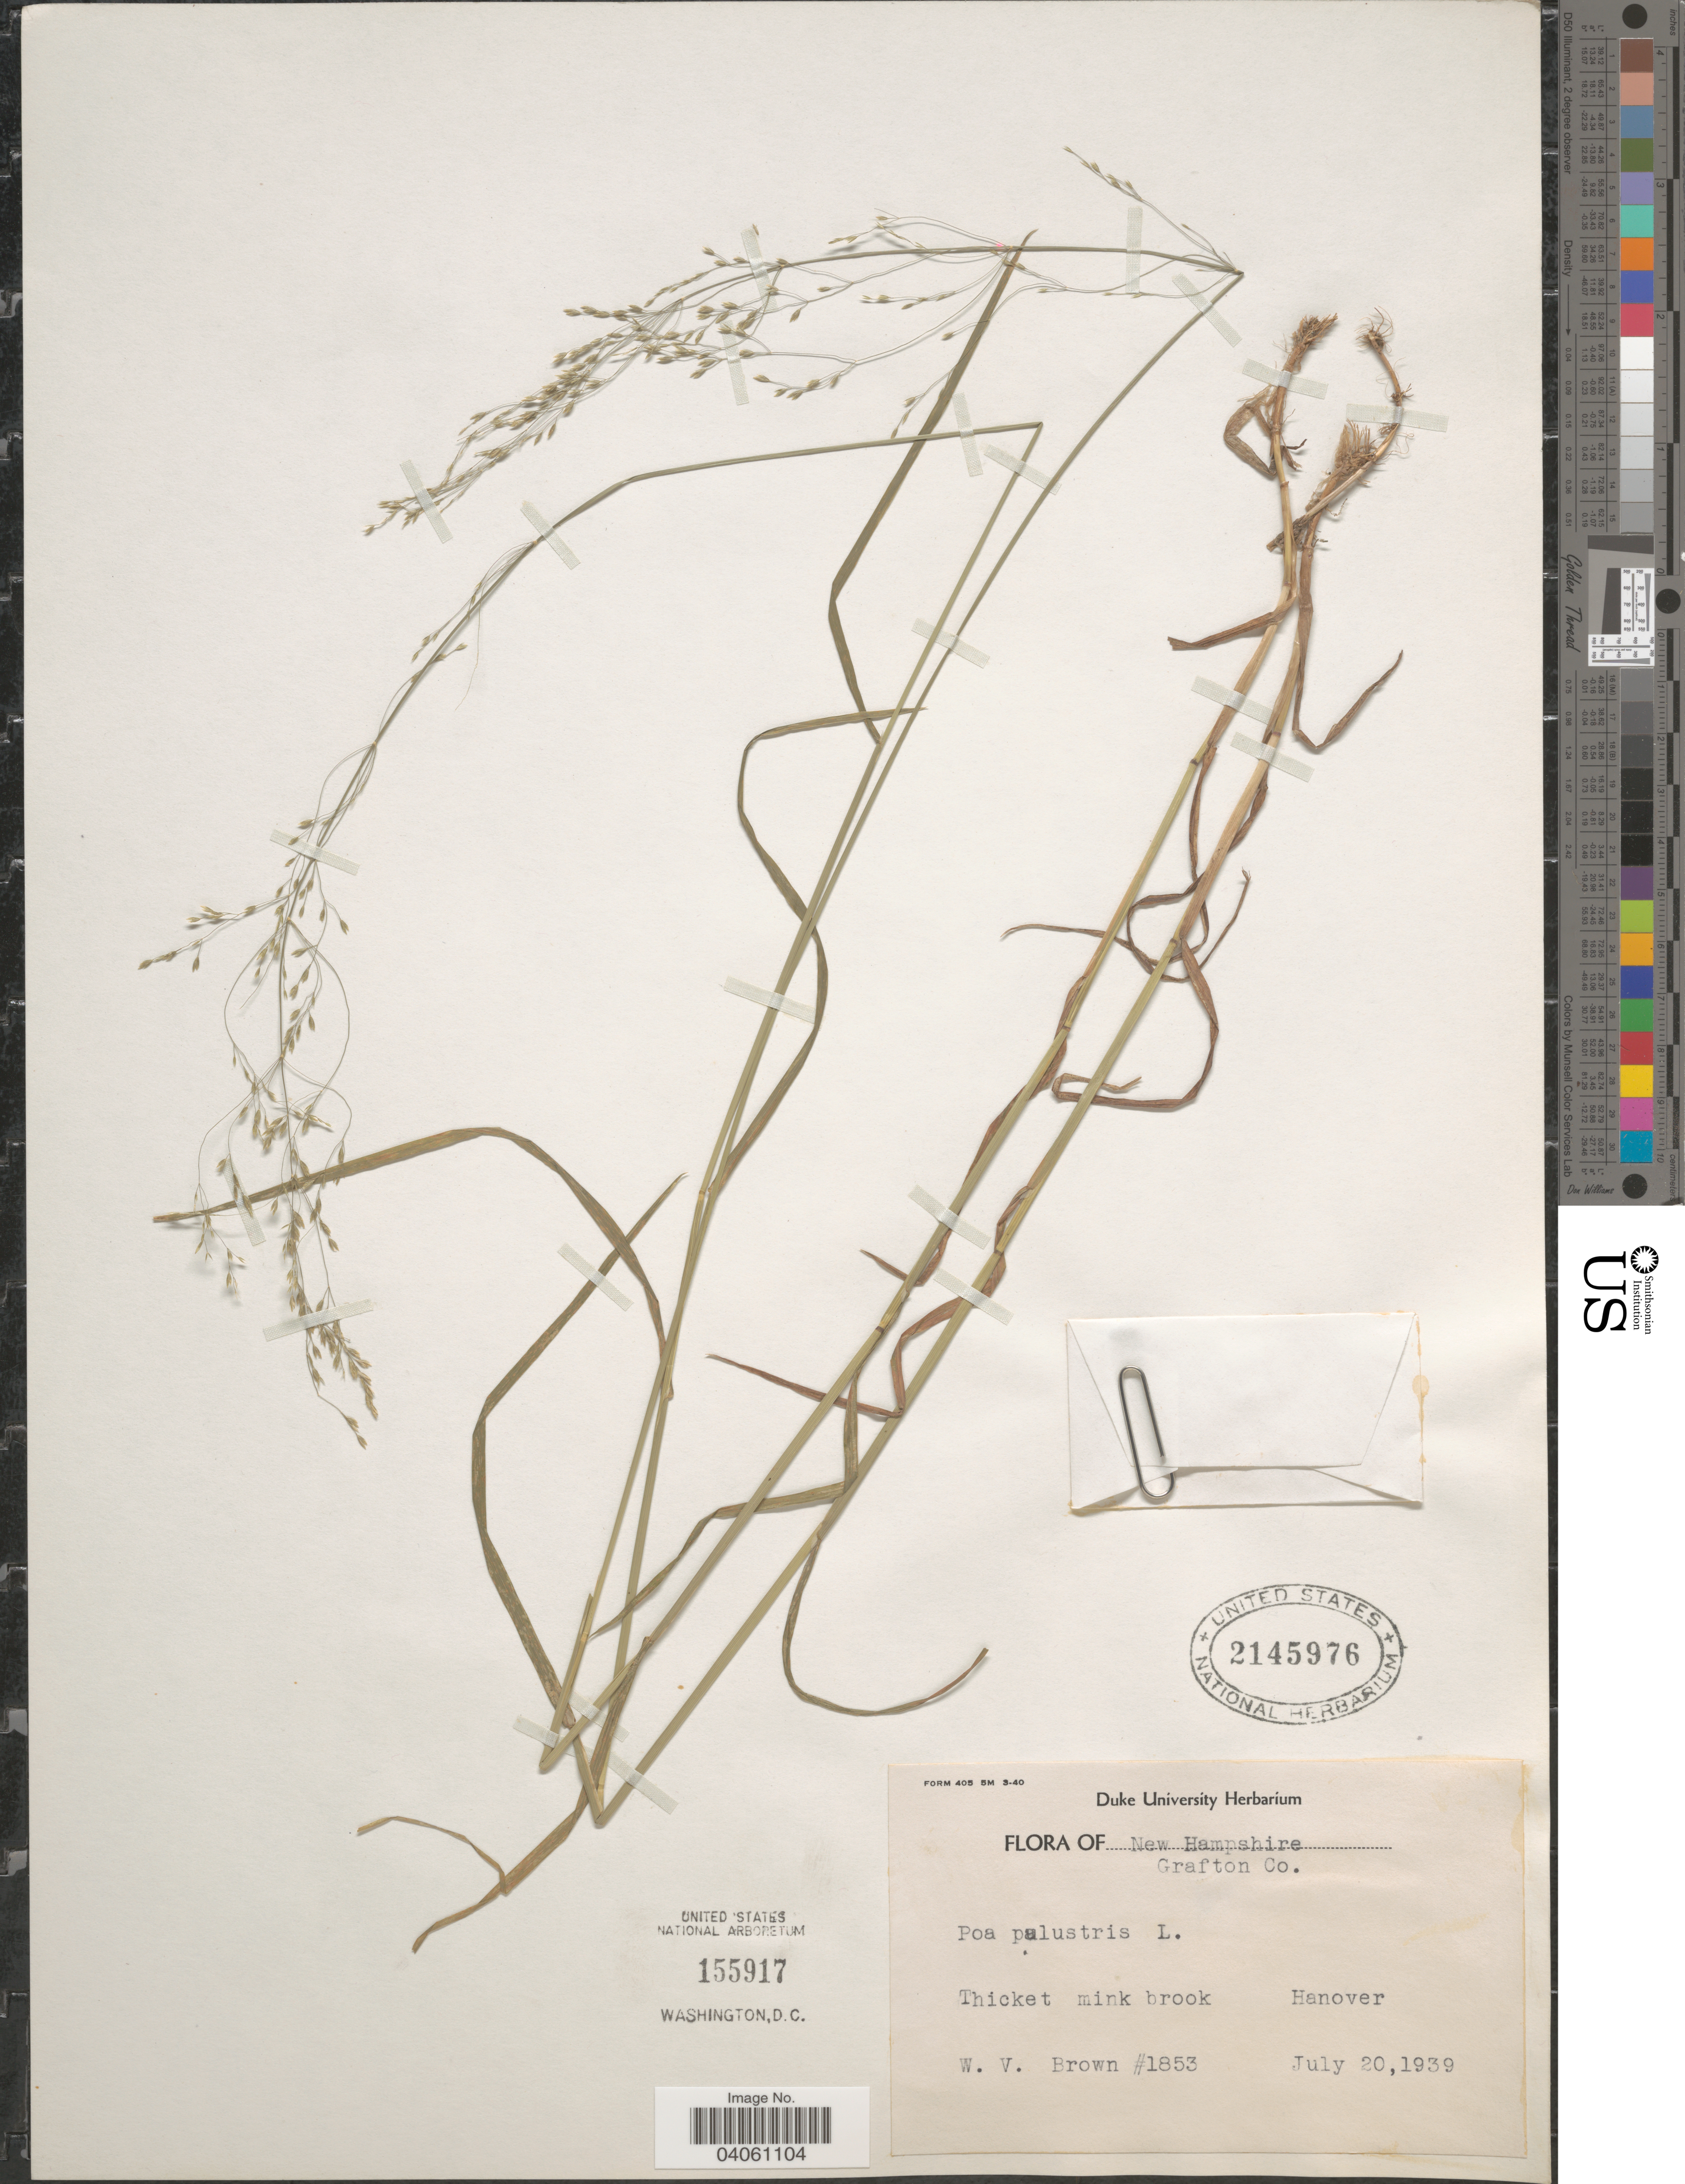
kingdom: Plantae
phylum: Tracheophyta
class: Liliopsida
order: Poales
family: Poaceae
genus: Poa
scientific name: Poa palustris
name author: L.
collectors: W. Brown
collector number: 1853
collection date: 1939-07-20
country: United States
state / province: New Hampshire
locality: Grafton Co. Thicket mink brook, Hanover.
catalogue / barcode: US 2145976